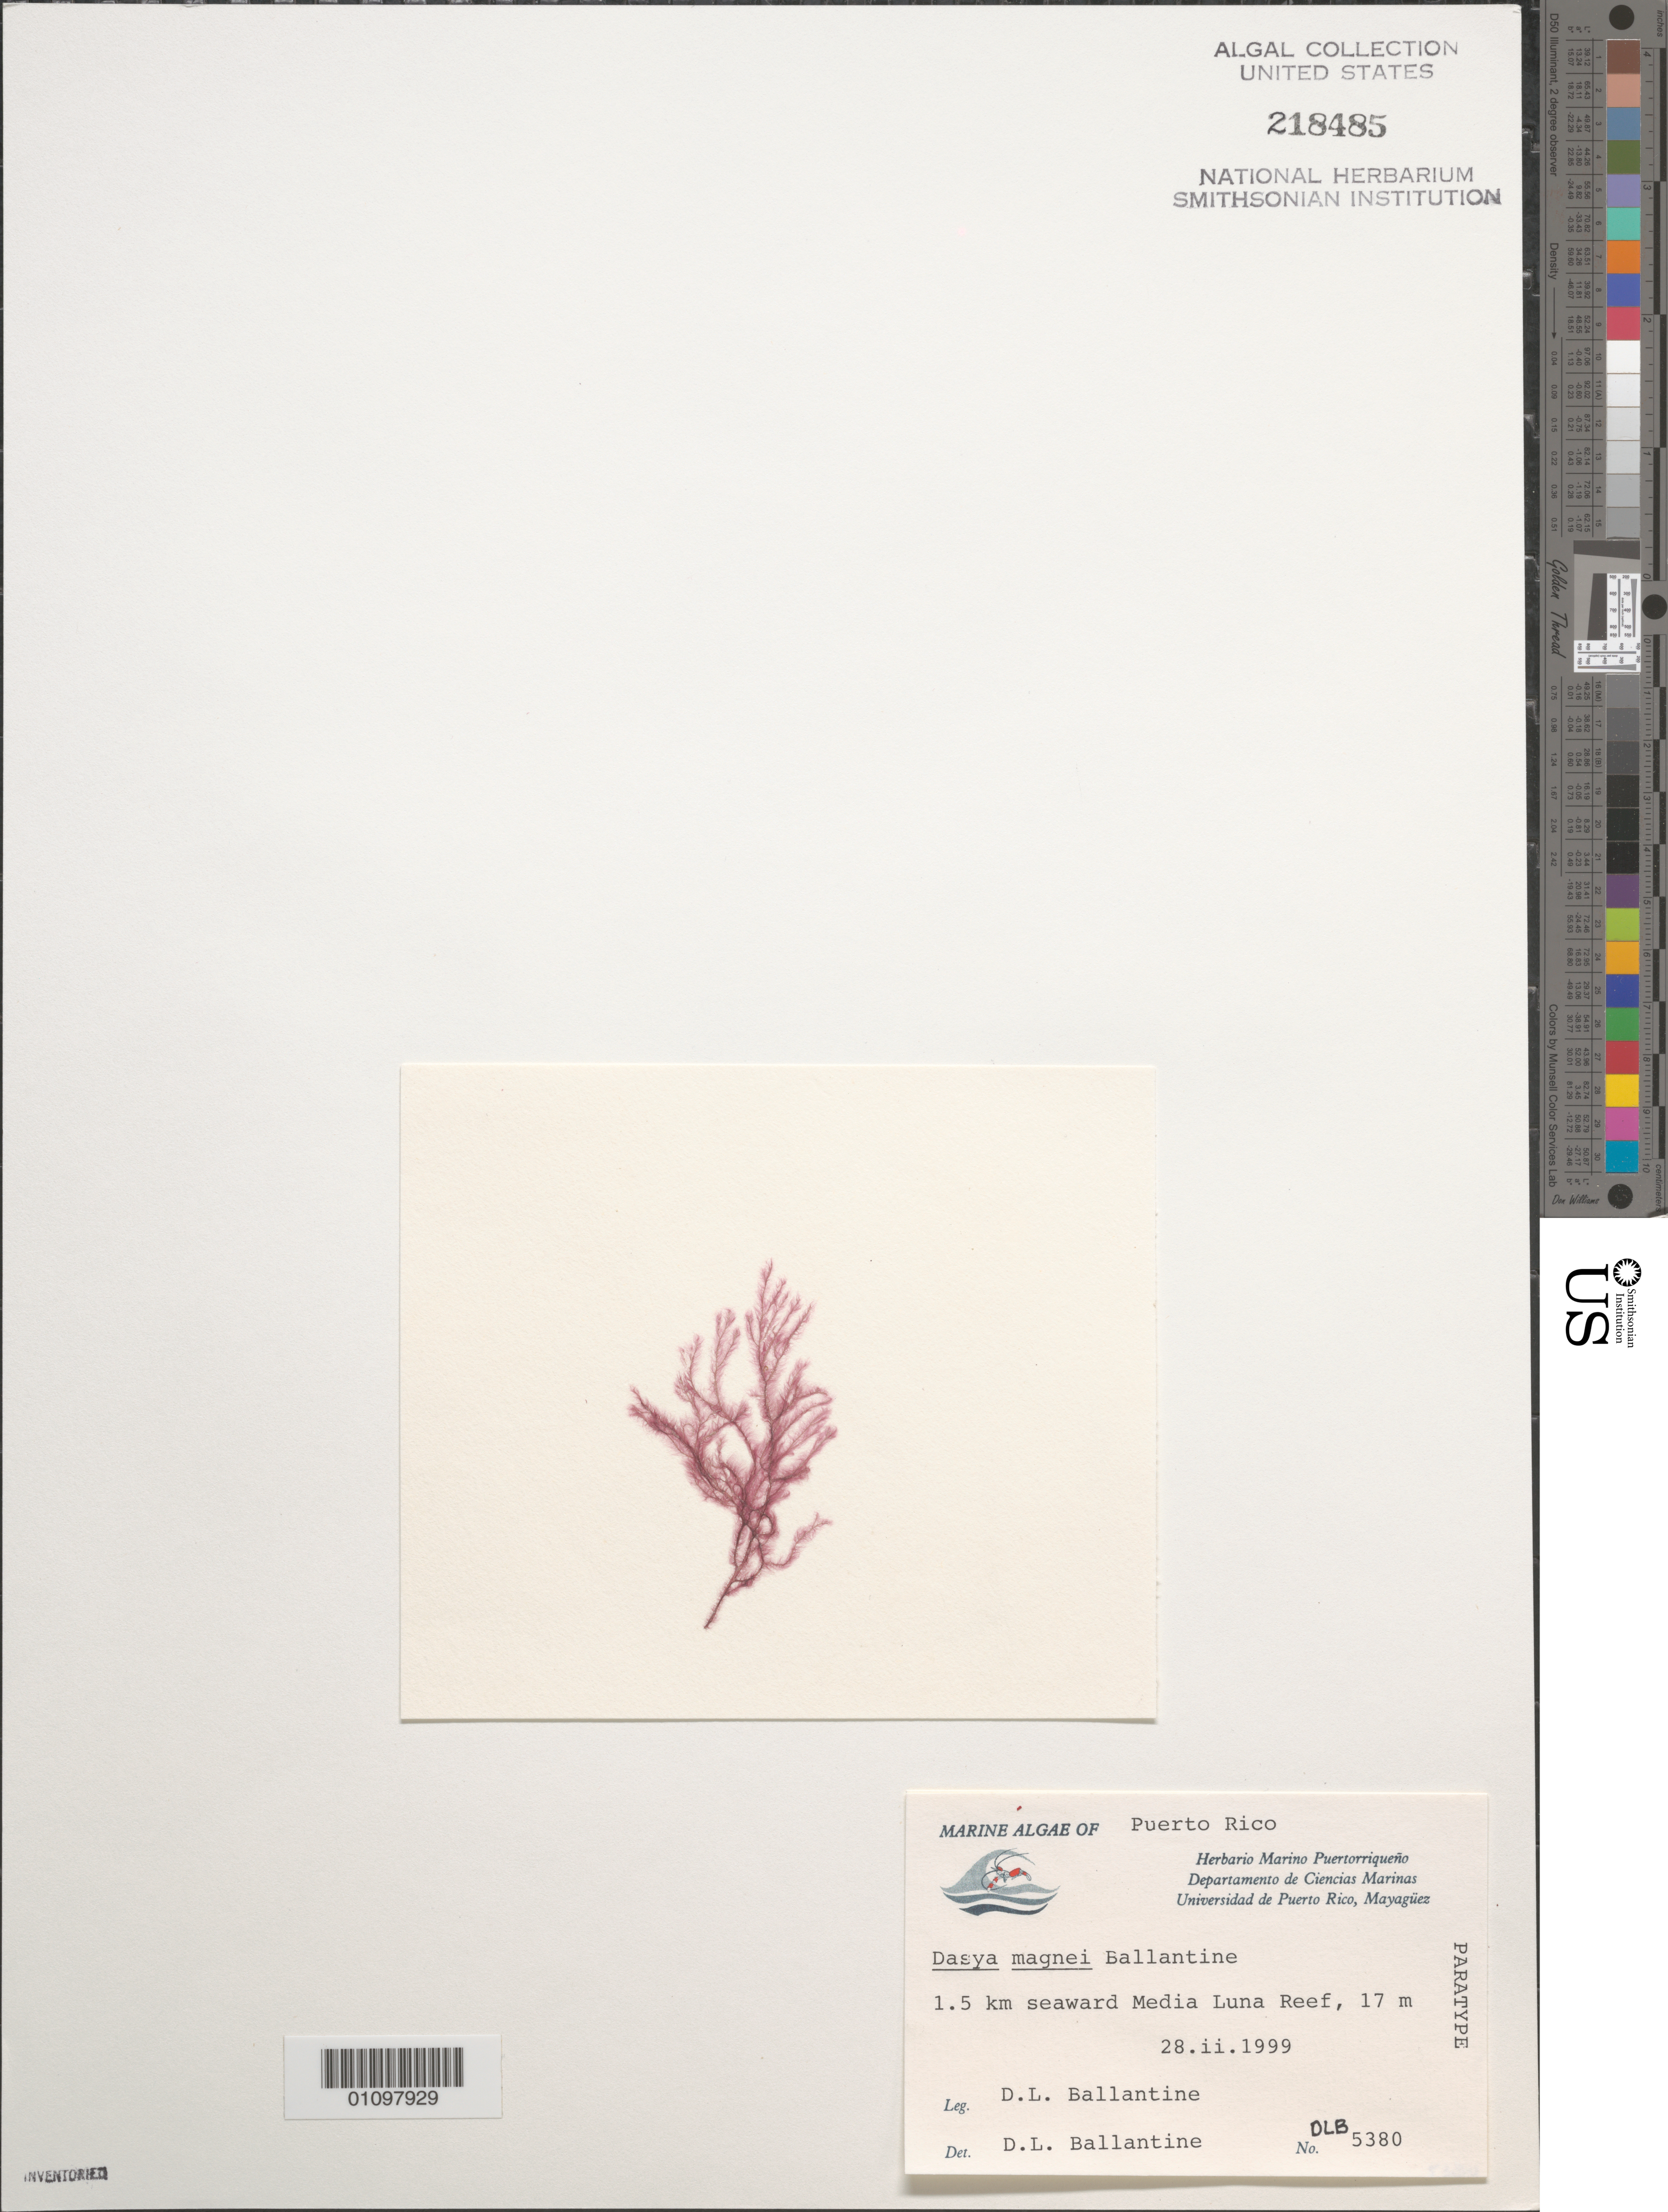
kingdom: Plantae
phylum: Rhodophyta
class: Florideophyceae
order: Ceramiales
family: Dasyaceae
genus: Dasya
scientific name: Dasya magnei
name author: D.L. Ballant.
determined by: Ballantine, D. L.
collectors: D.L. Ballantine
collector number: DLB 5380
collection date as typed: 28 Feb 1999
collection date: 1999-02-28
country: Puerto Rico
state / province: Lajas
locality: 1.5 km seaward Media Luna Reef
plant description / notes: Paratype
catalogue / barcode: US 218485